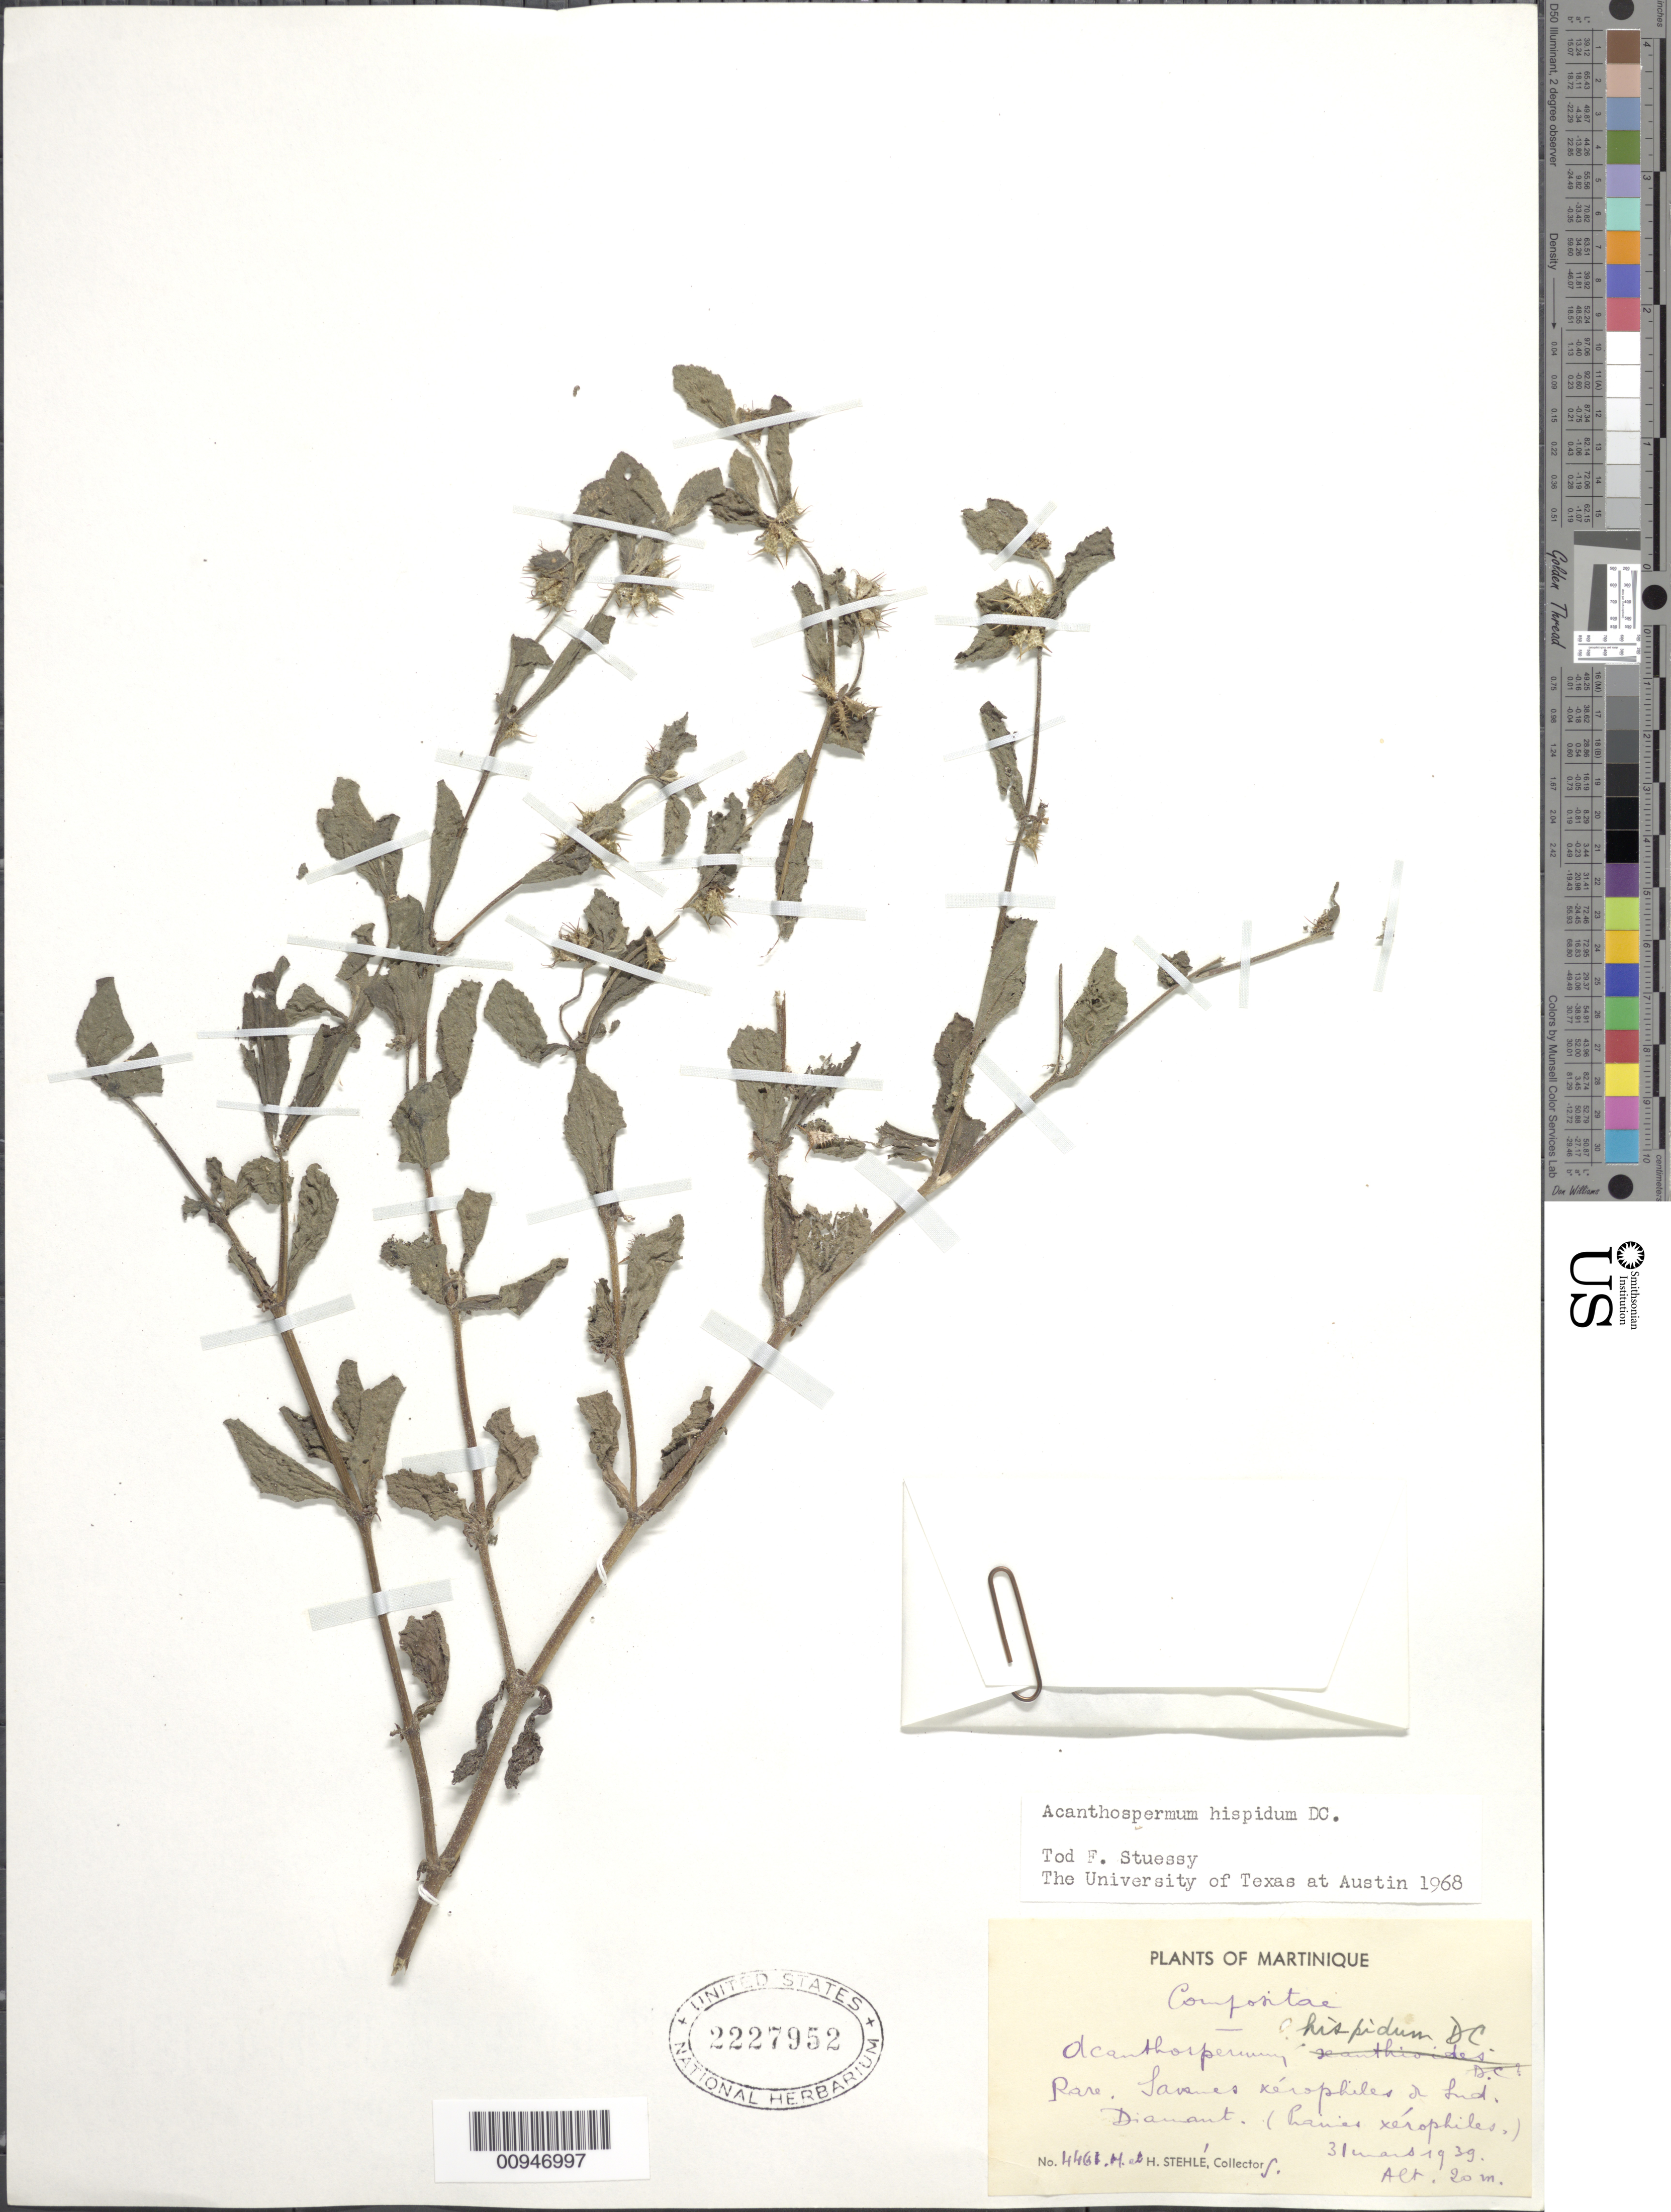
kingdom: Plantae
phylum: Tracheophyta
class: Magnoliopsida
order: Asterales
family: Asteraceae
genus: Acanthospermum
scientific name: Acanthospermum hispidum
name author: DC.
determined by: Stuessy, T. F.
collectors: H. Stehlé & M. Stehlé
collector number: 4461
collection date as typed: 31 Mar 1939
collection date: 1939-03-31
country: Martinique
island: Martinique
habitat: Savanes xérophiles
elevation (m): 20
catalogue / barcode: US 2227952